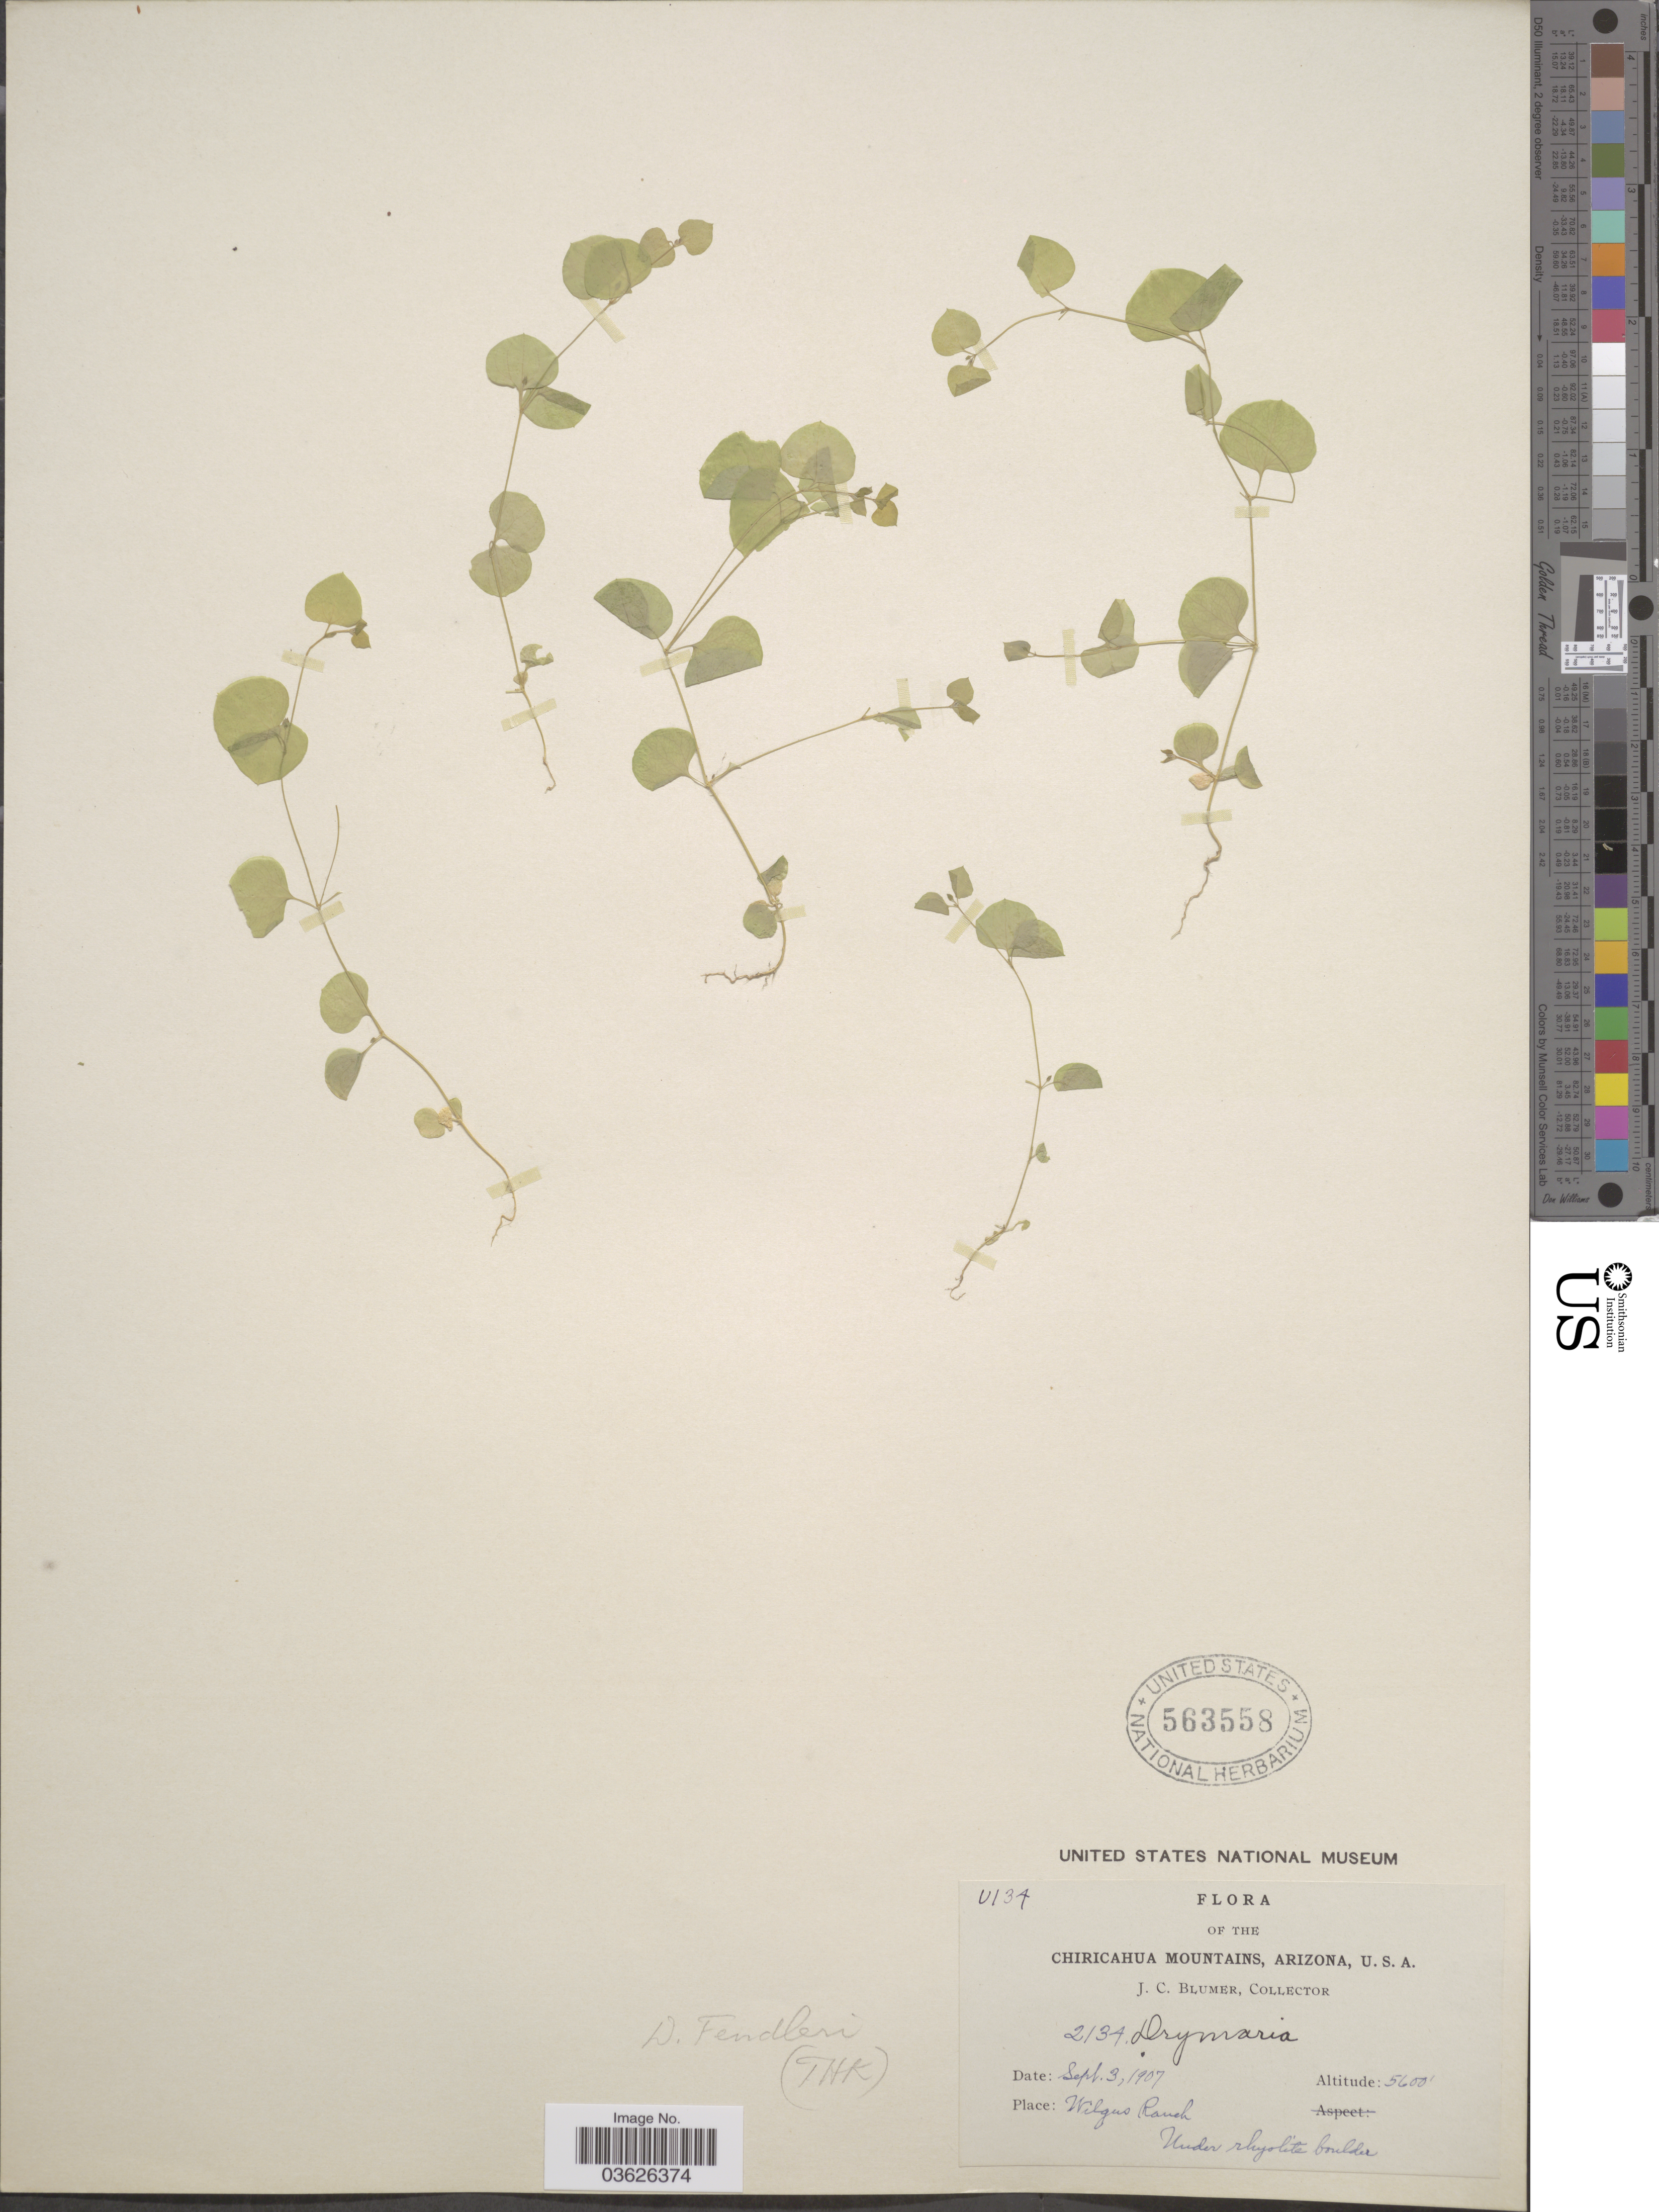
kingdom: Plantae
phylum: Tracheophyta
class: Magnoliopsida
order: Caryophyllales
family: Caryophyllaceae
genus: Drymaria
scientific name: Drymaria fendleri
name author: S. Watson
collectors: J. C. Blumer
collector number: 2134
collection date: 1907-09-03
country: United States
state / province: Arizona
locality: The Chiricahua Mountains. Wilgus Ranch.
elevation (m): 1707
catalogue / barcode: US 563558